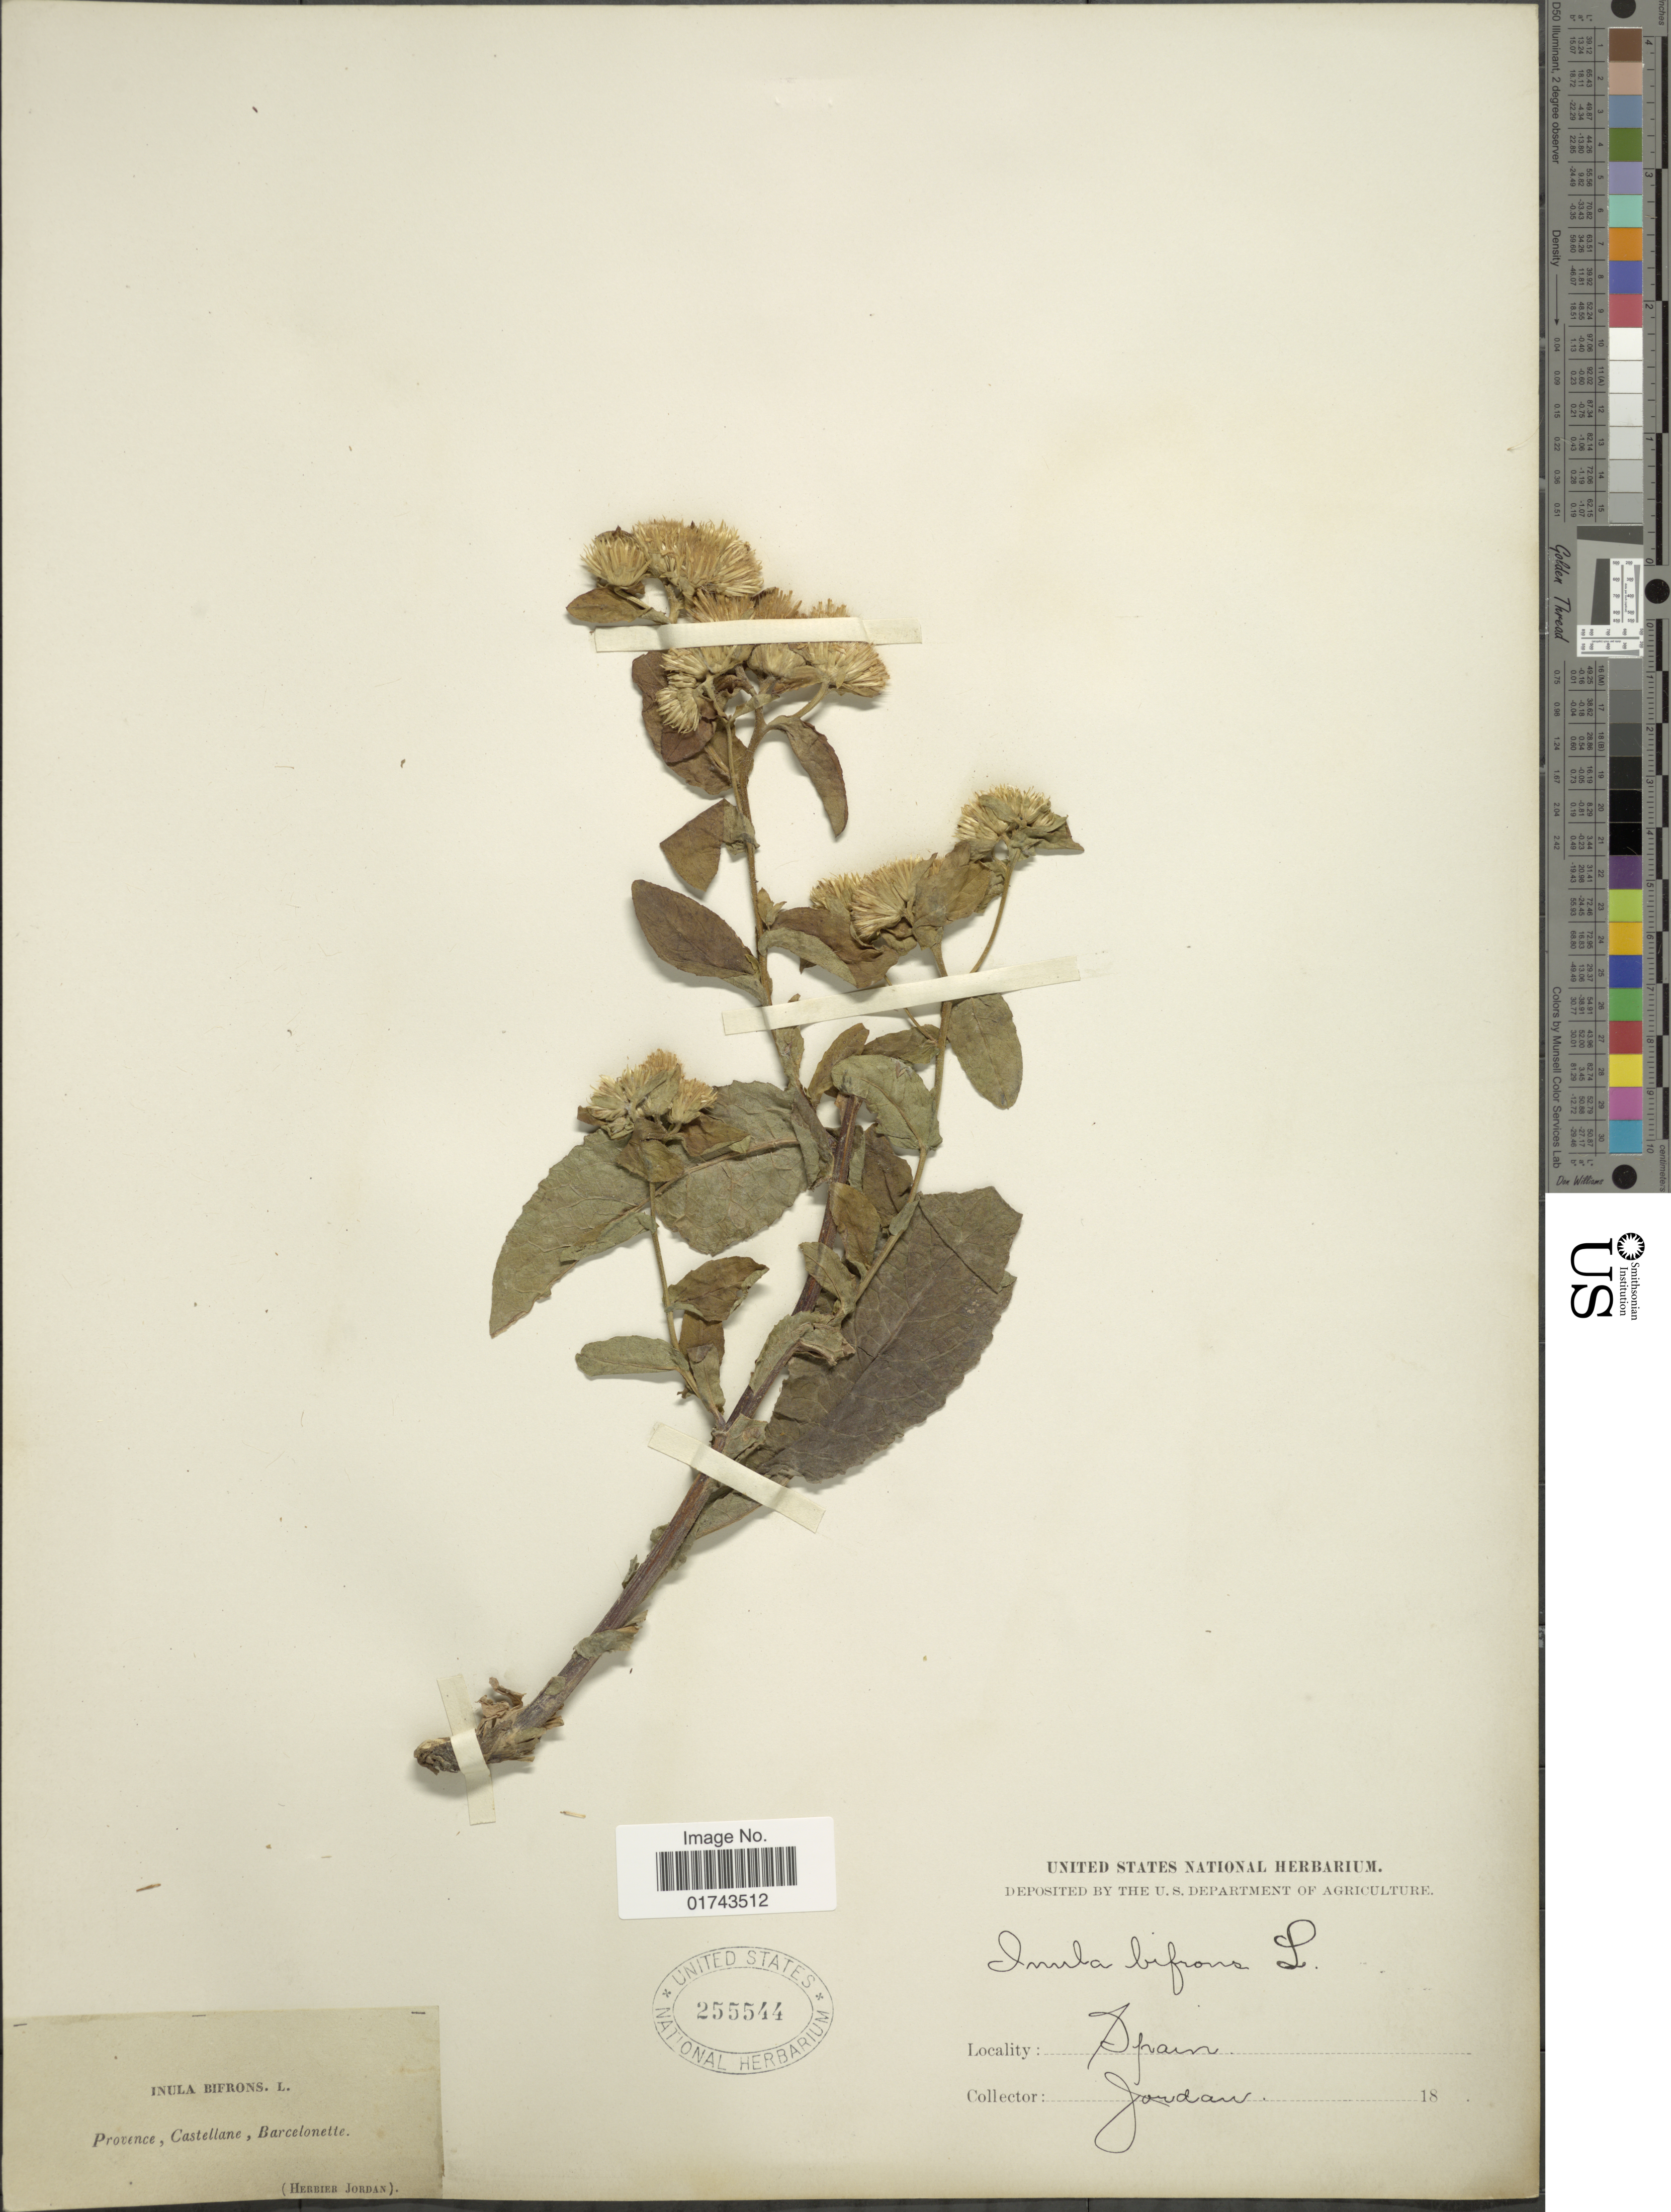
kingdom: Plantae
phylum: Tracheophyta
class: Magnoliopsida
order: Asterales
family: Asteraceae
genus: Inula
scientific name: Inula bifrons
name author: L.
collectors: -. Jordan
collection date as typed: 18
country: France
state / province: Provence-Alpes-Côte d'Azur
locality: Provence, Castellane, Barcelonette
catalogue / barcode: US 255544